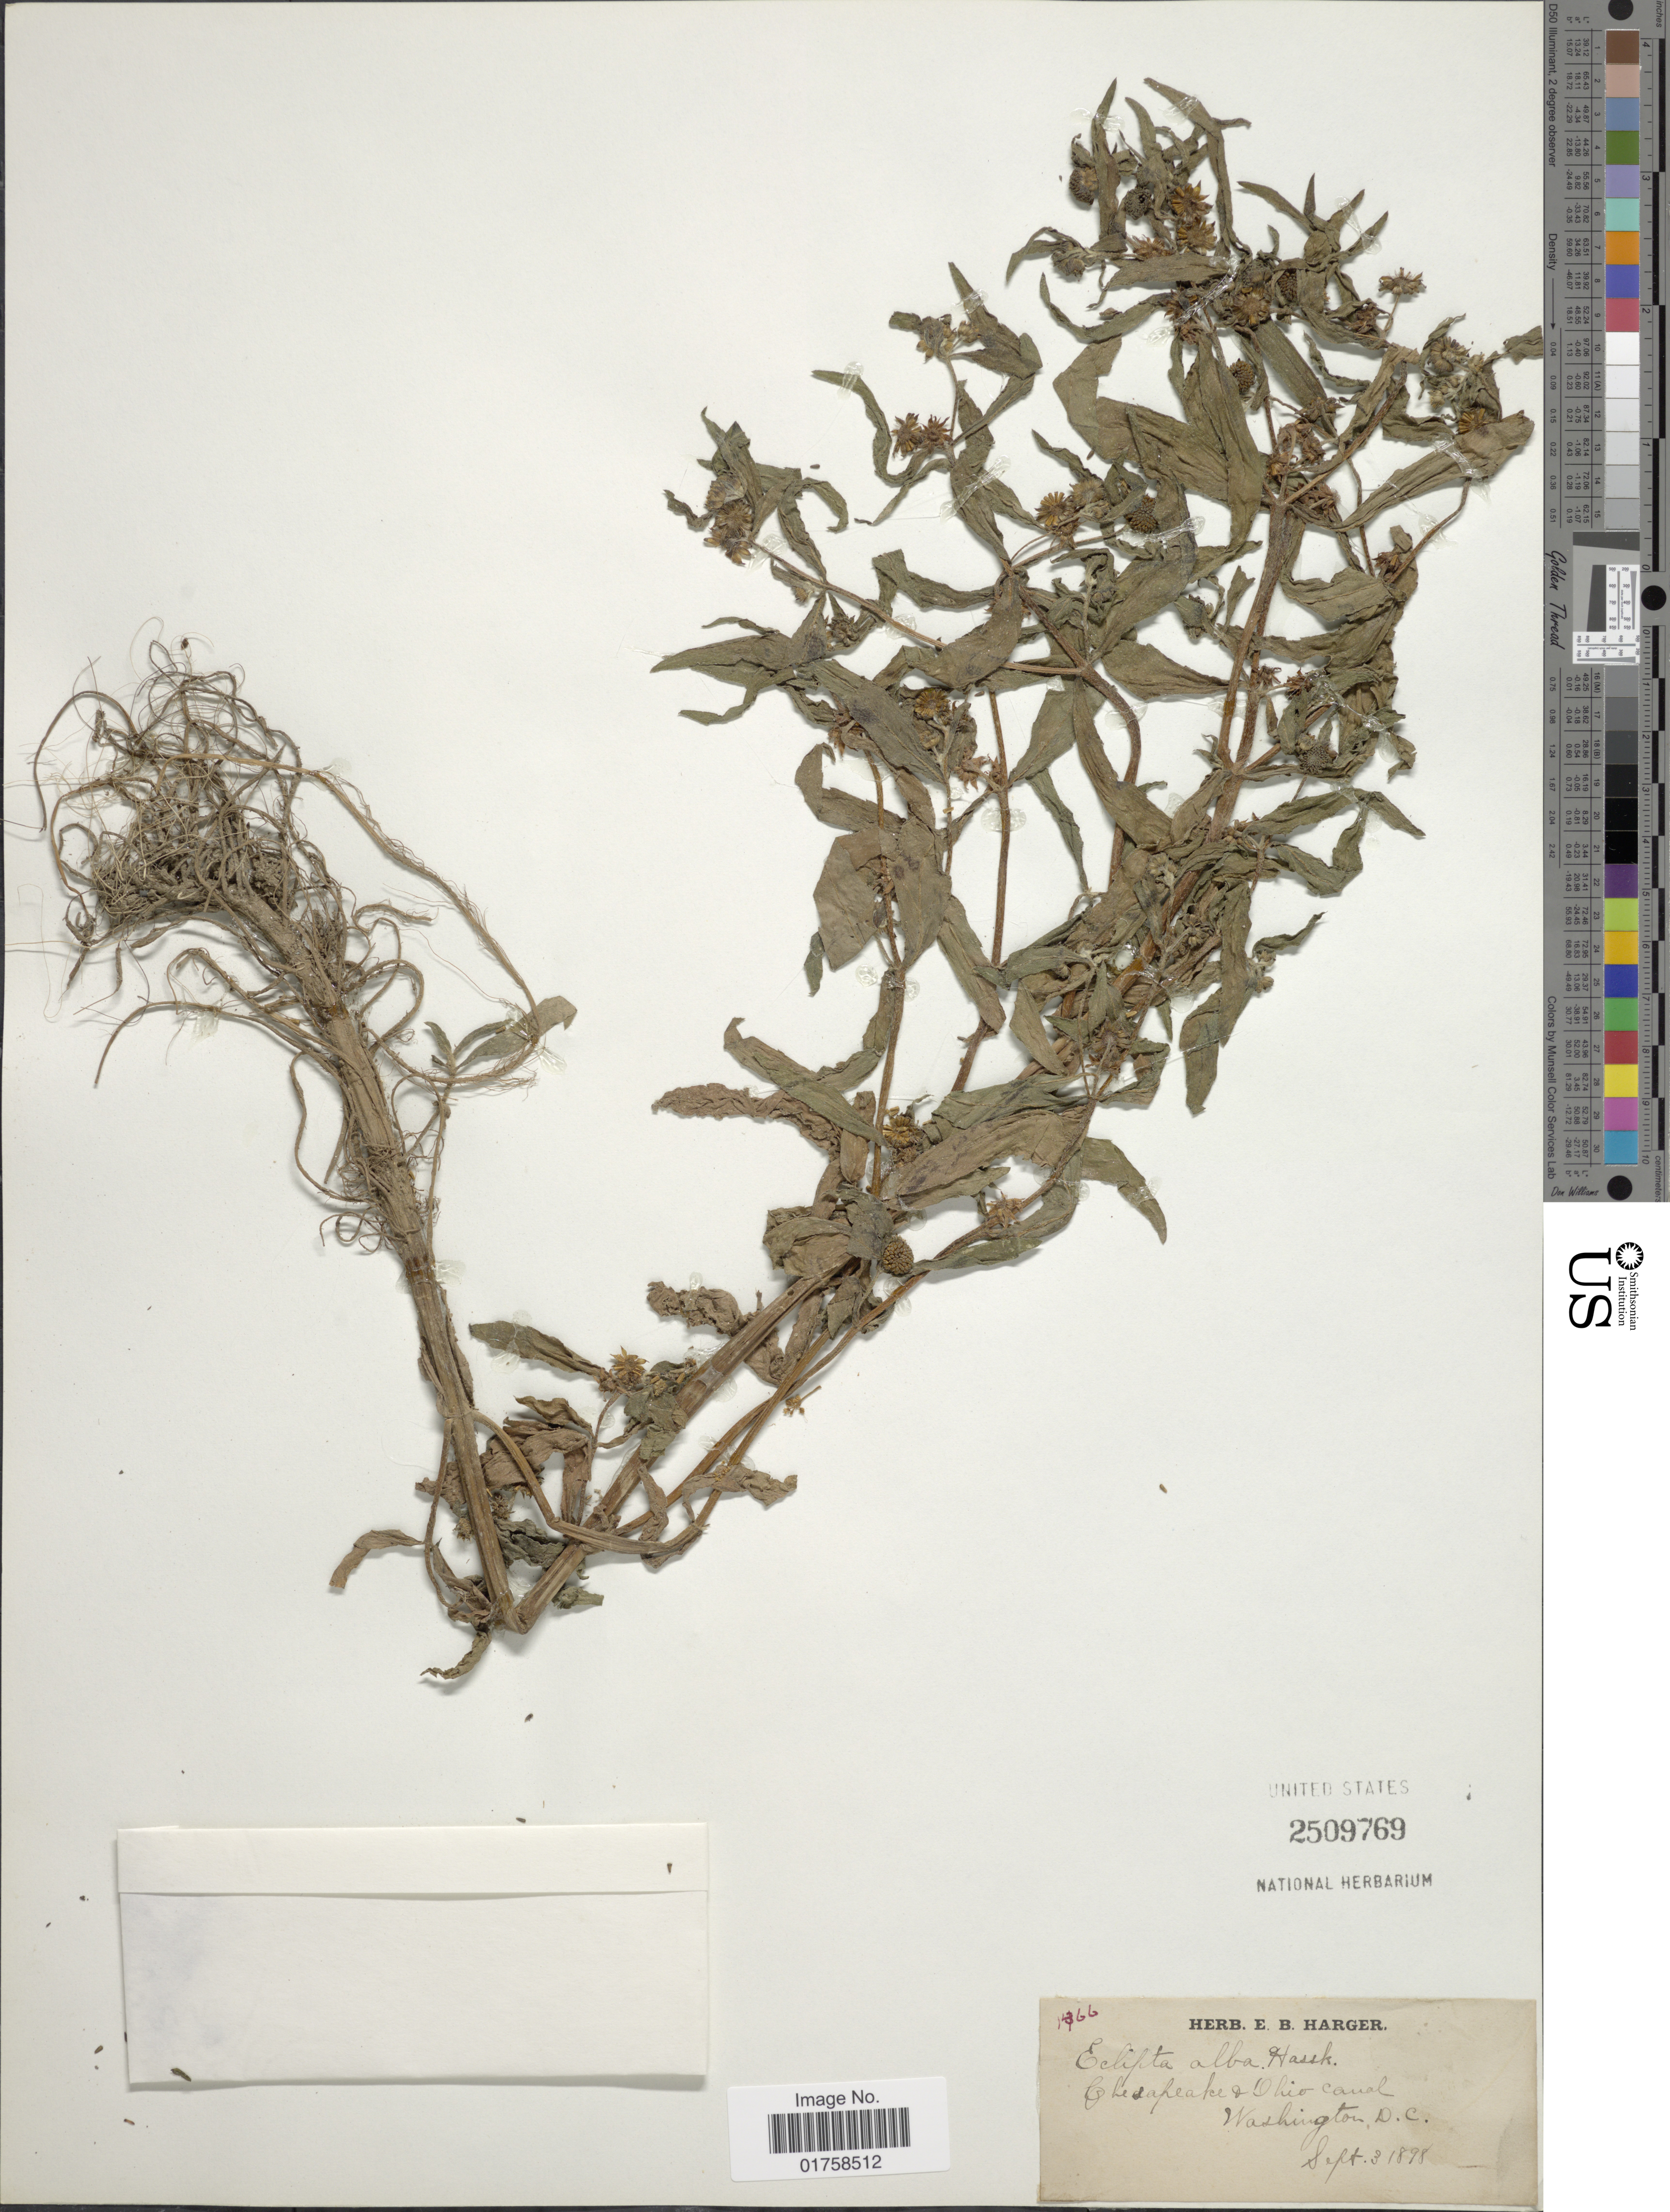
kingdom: Plantae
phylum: Tracheophyta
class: Magnoliopsida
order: Asterales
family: Asteraceae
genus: Eclipta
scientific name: Eclipta alba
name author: (L.) Hassk.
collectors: ex herb. E. B. Harger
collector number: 1566*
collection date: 1898-09-03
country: United States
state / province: District of Columbia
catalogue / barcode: US 2509769